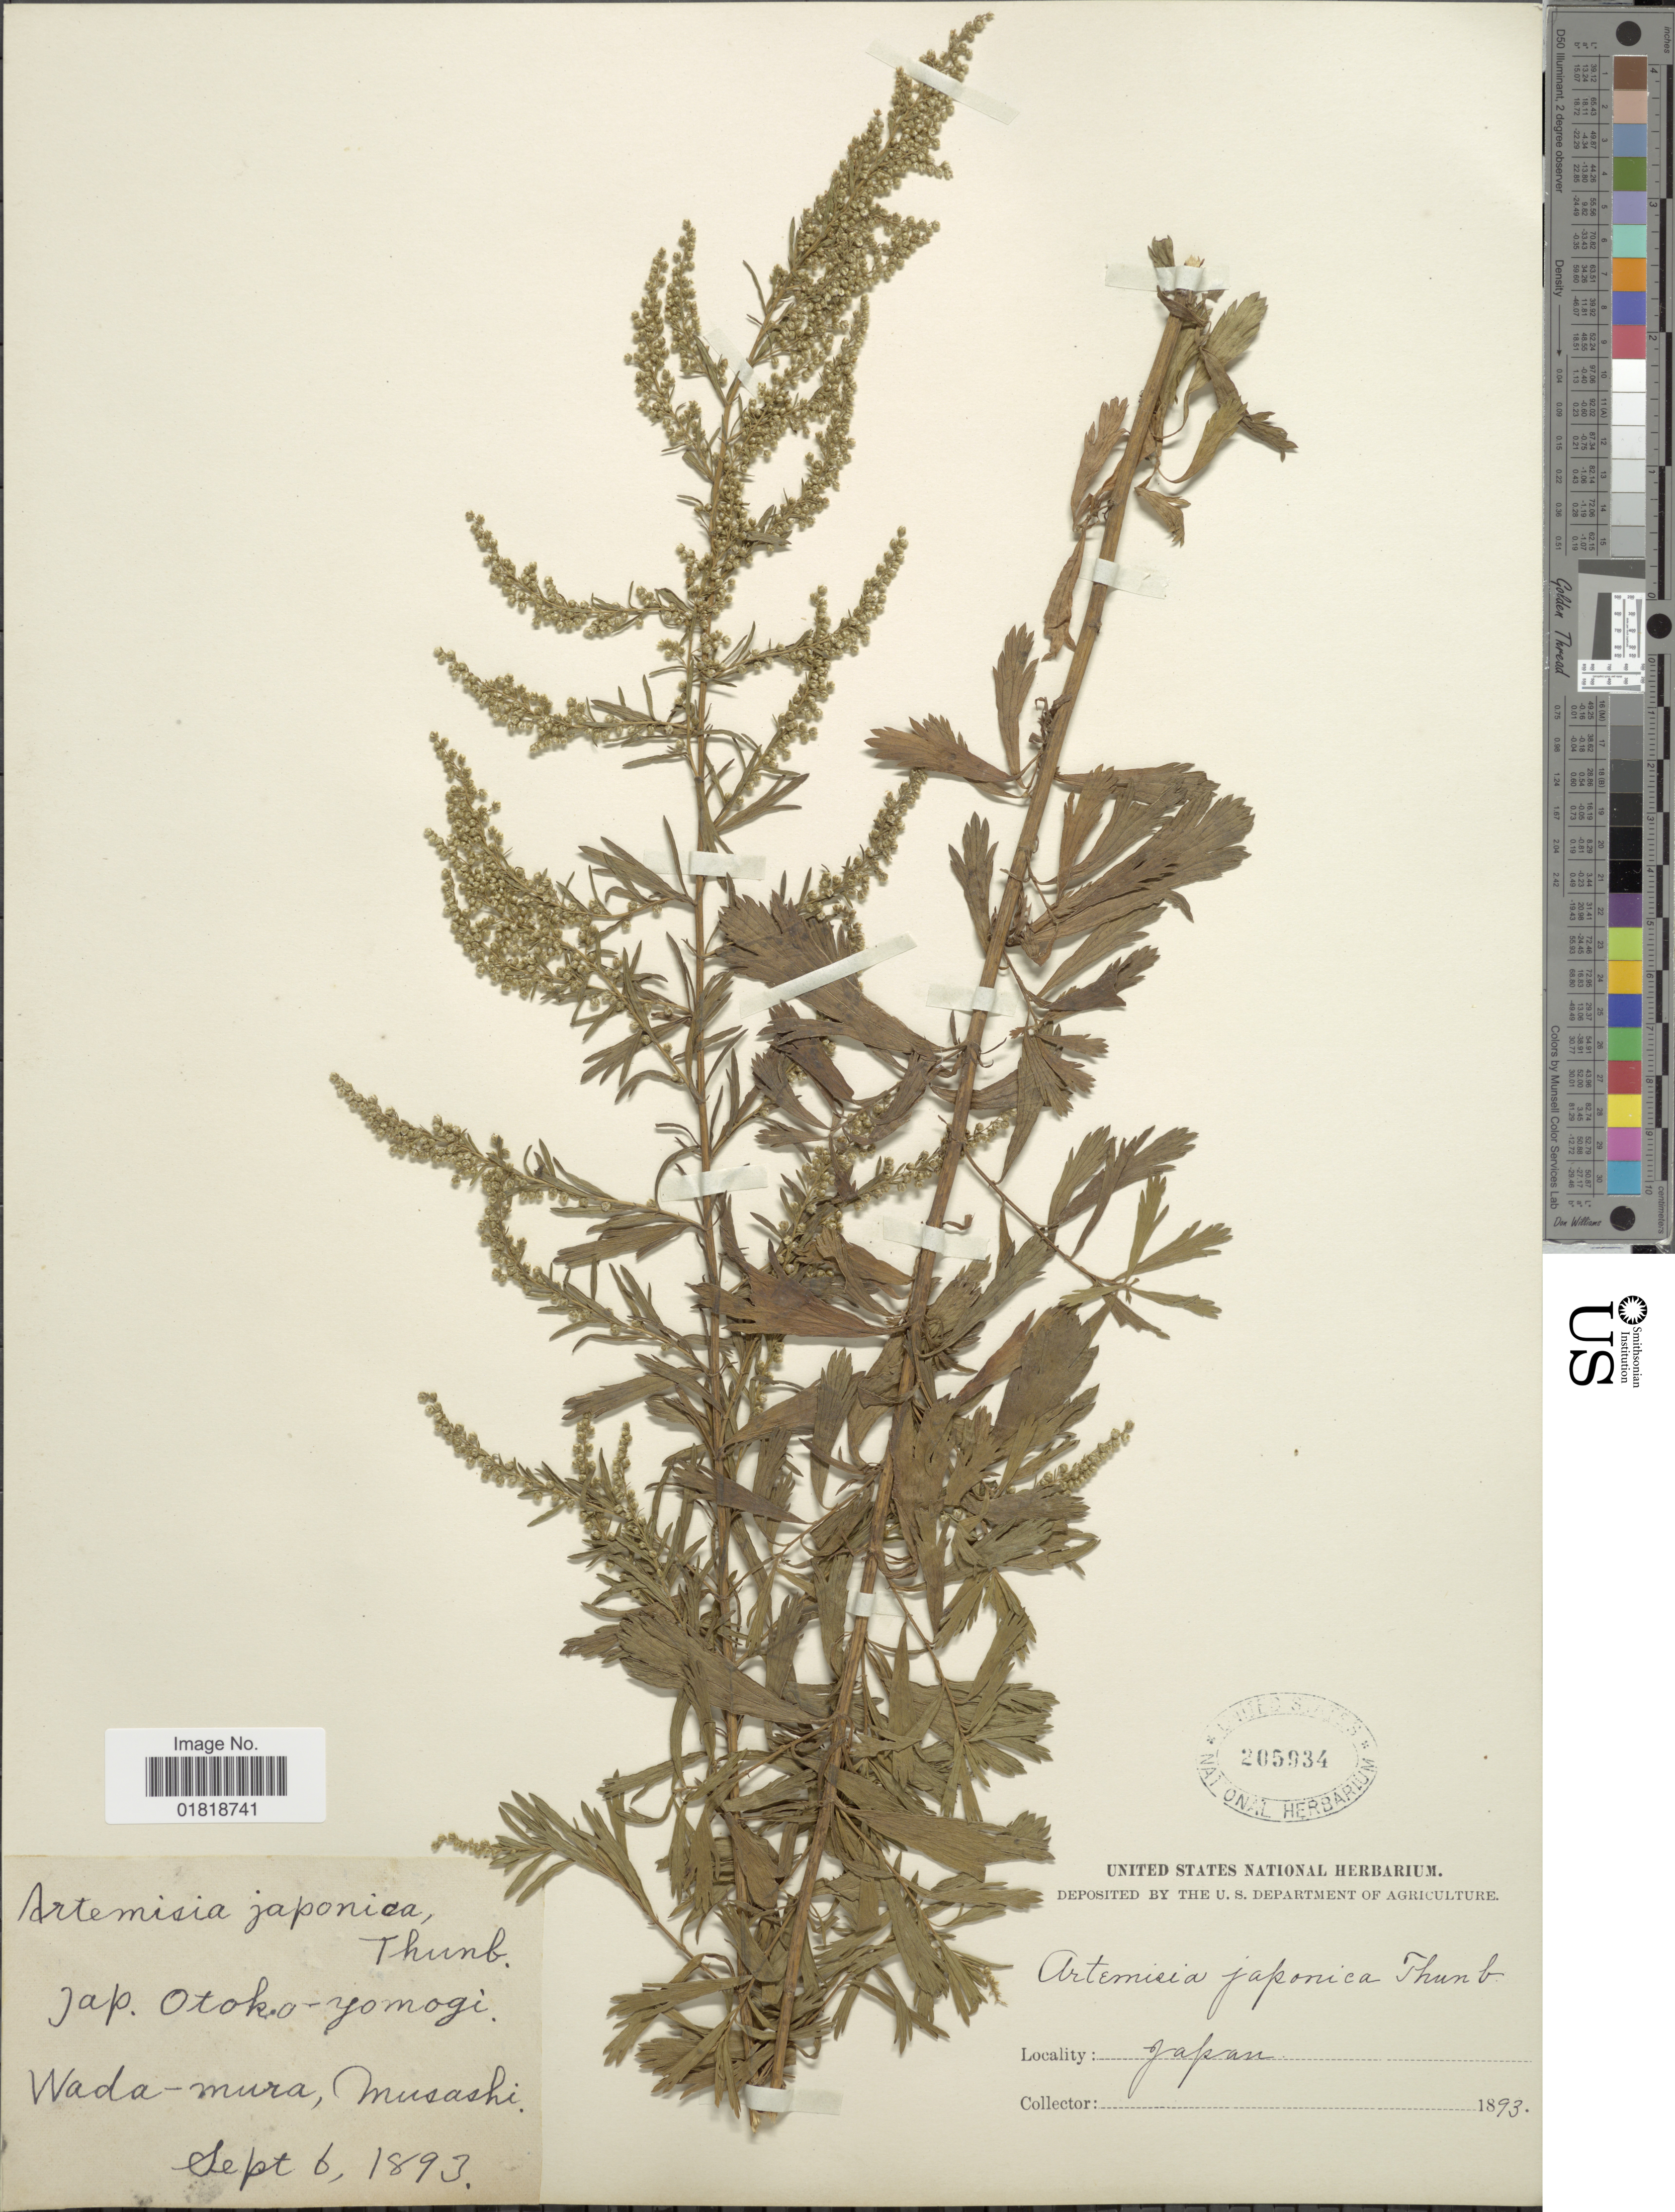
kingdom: Plantae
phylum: Tracheophyta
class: Magnoliopsida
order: Asterales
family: Asteraceae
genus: Artemisia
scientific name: Artemisia japonica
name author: Thunb.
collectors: U.S. National Herbarium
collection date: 1893-09-06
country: Japan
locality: Otoko-yomogi, Wada-mura, Musashi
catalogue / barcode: US 205934